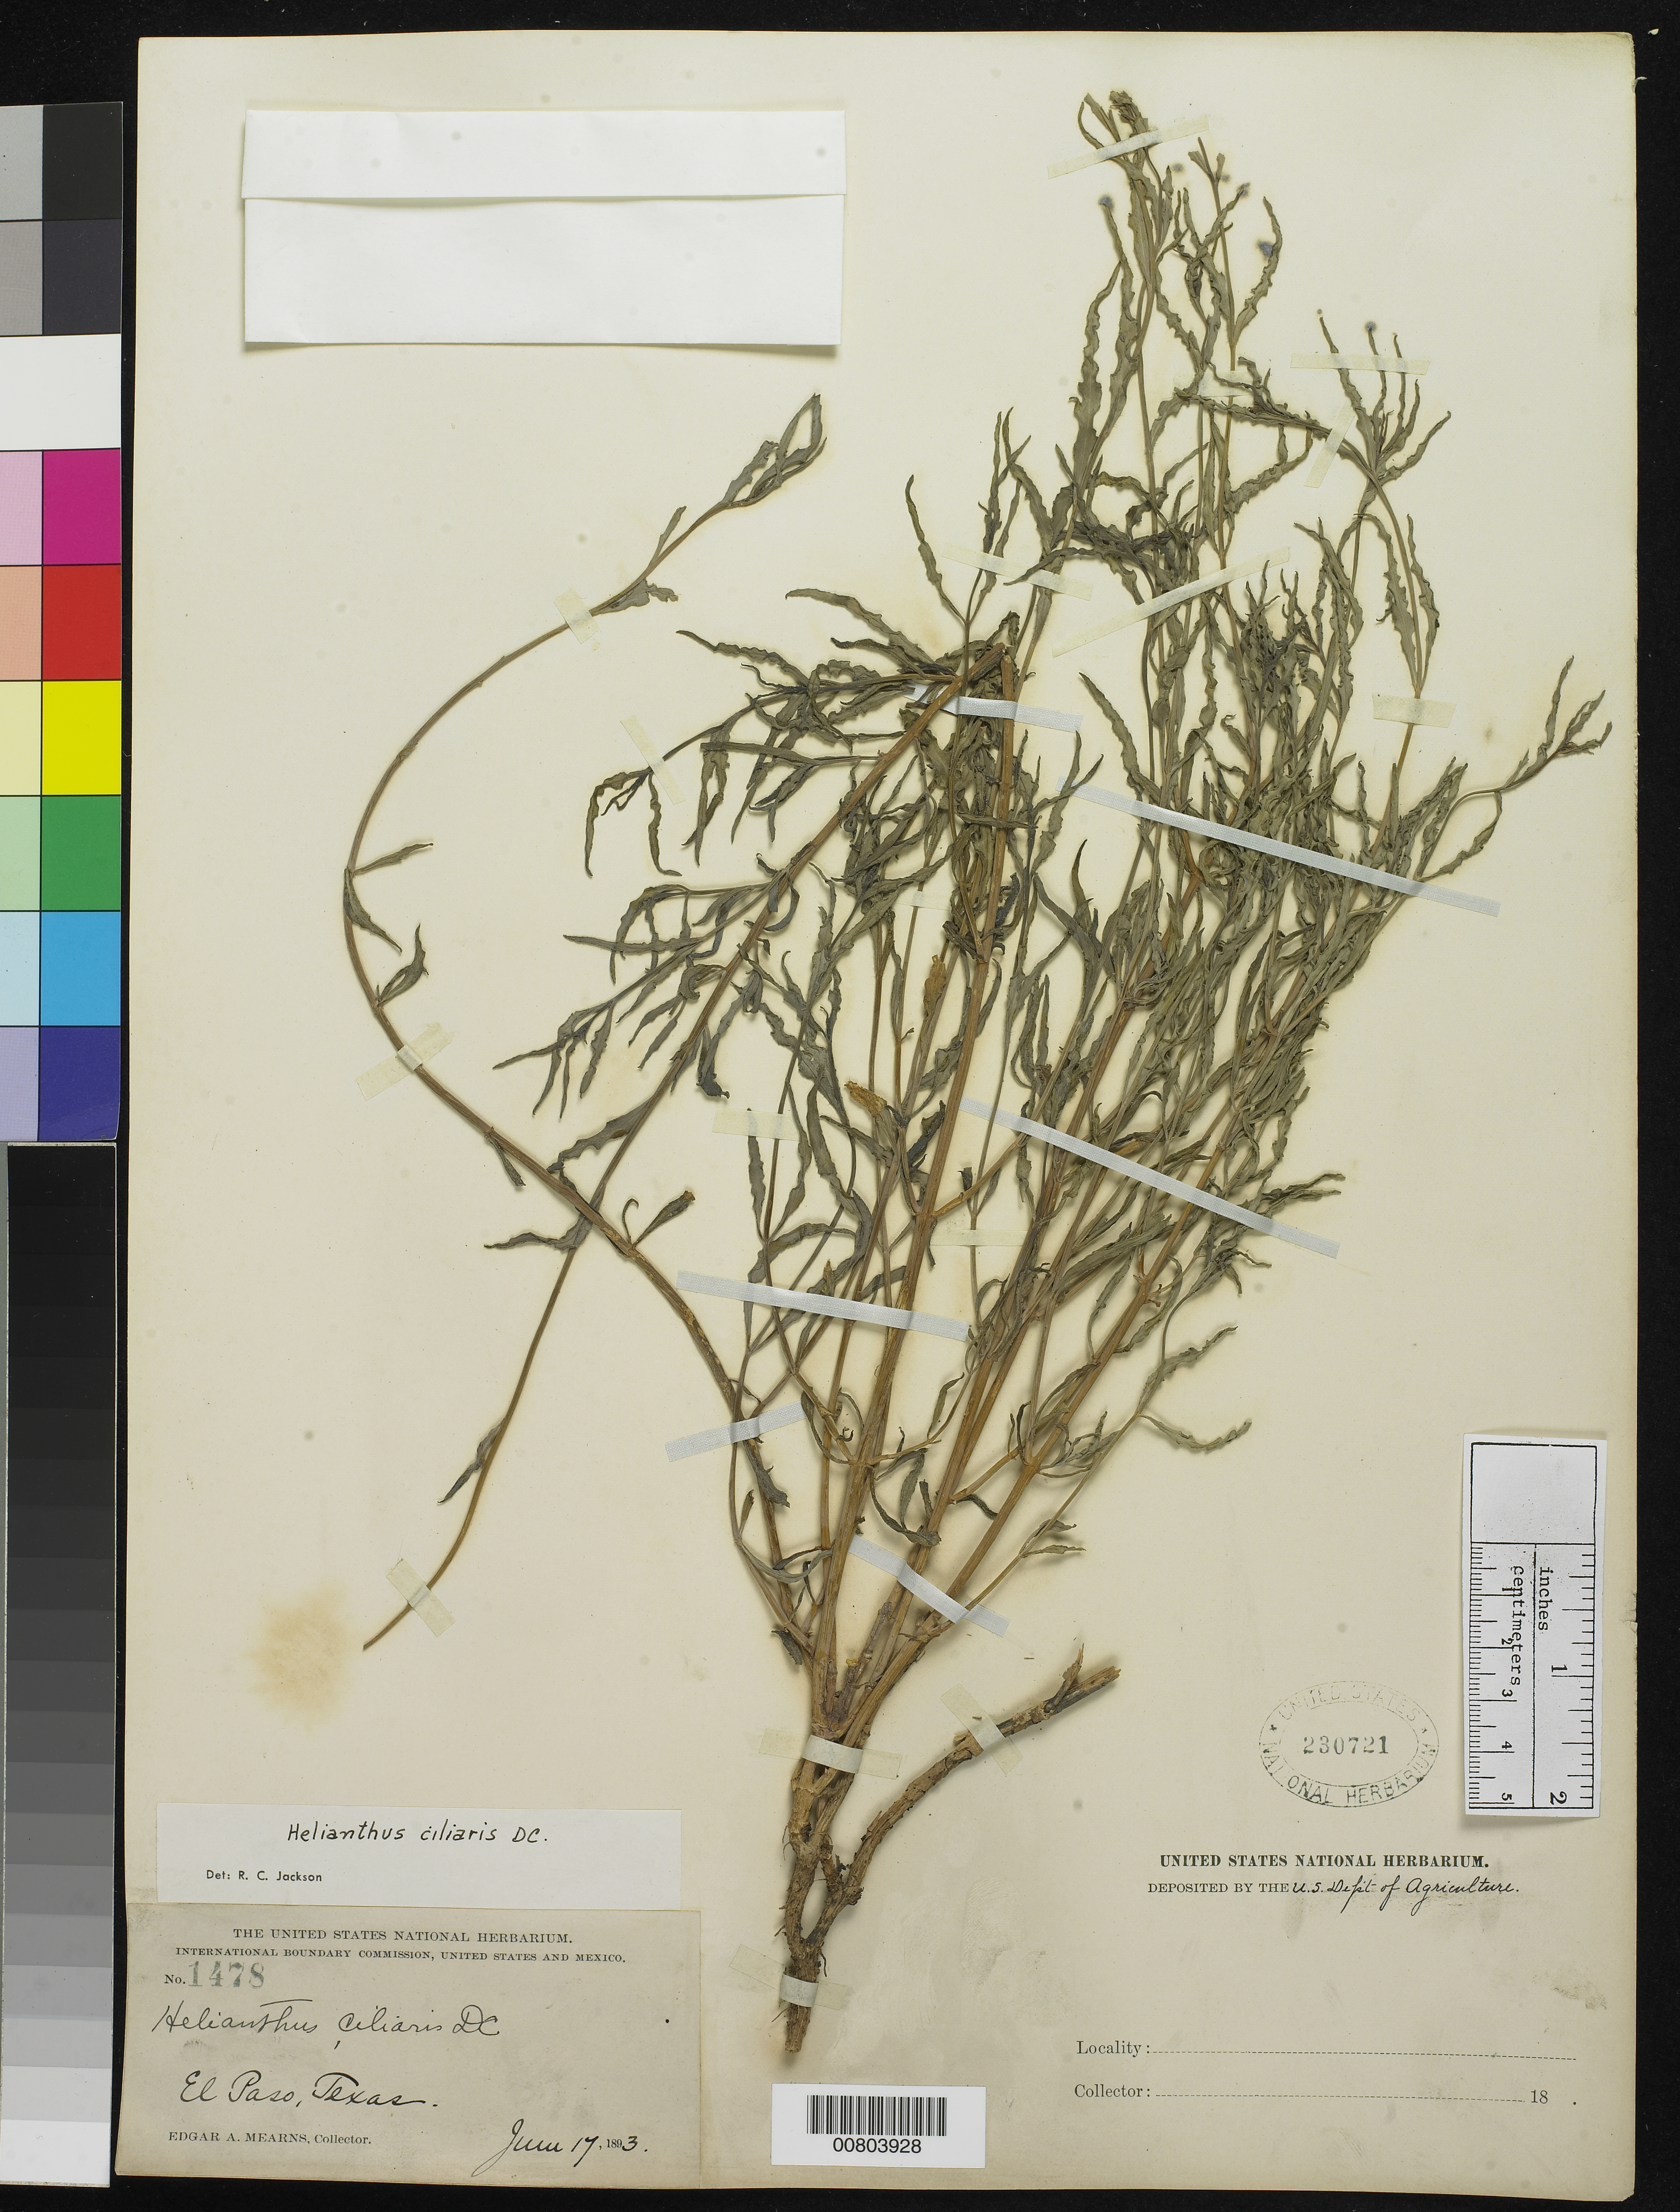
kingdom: Plantae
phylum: Tracheophyta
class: Magnoliopsida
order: Asterales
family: Asteraceae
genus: Helianthus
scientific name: Helianthus ciliaris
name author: DC.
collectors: E. A. Mearns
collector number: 1478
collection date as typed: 17 Jun 1893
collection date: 1893-06-17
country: United States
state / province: Texas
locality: El Paso, Texas.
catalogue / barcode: US 230721